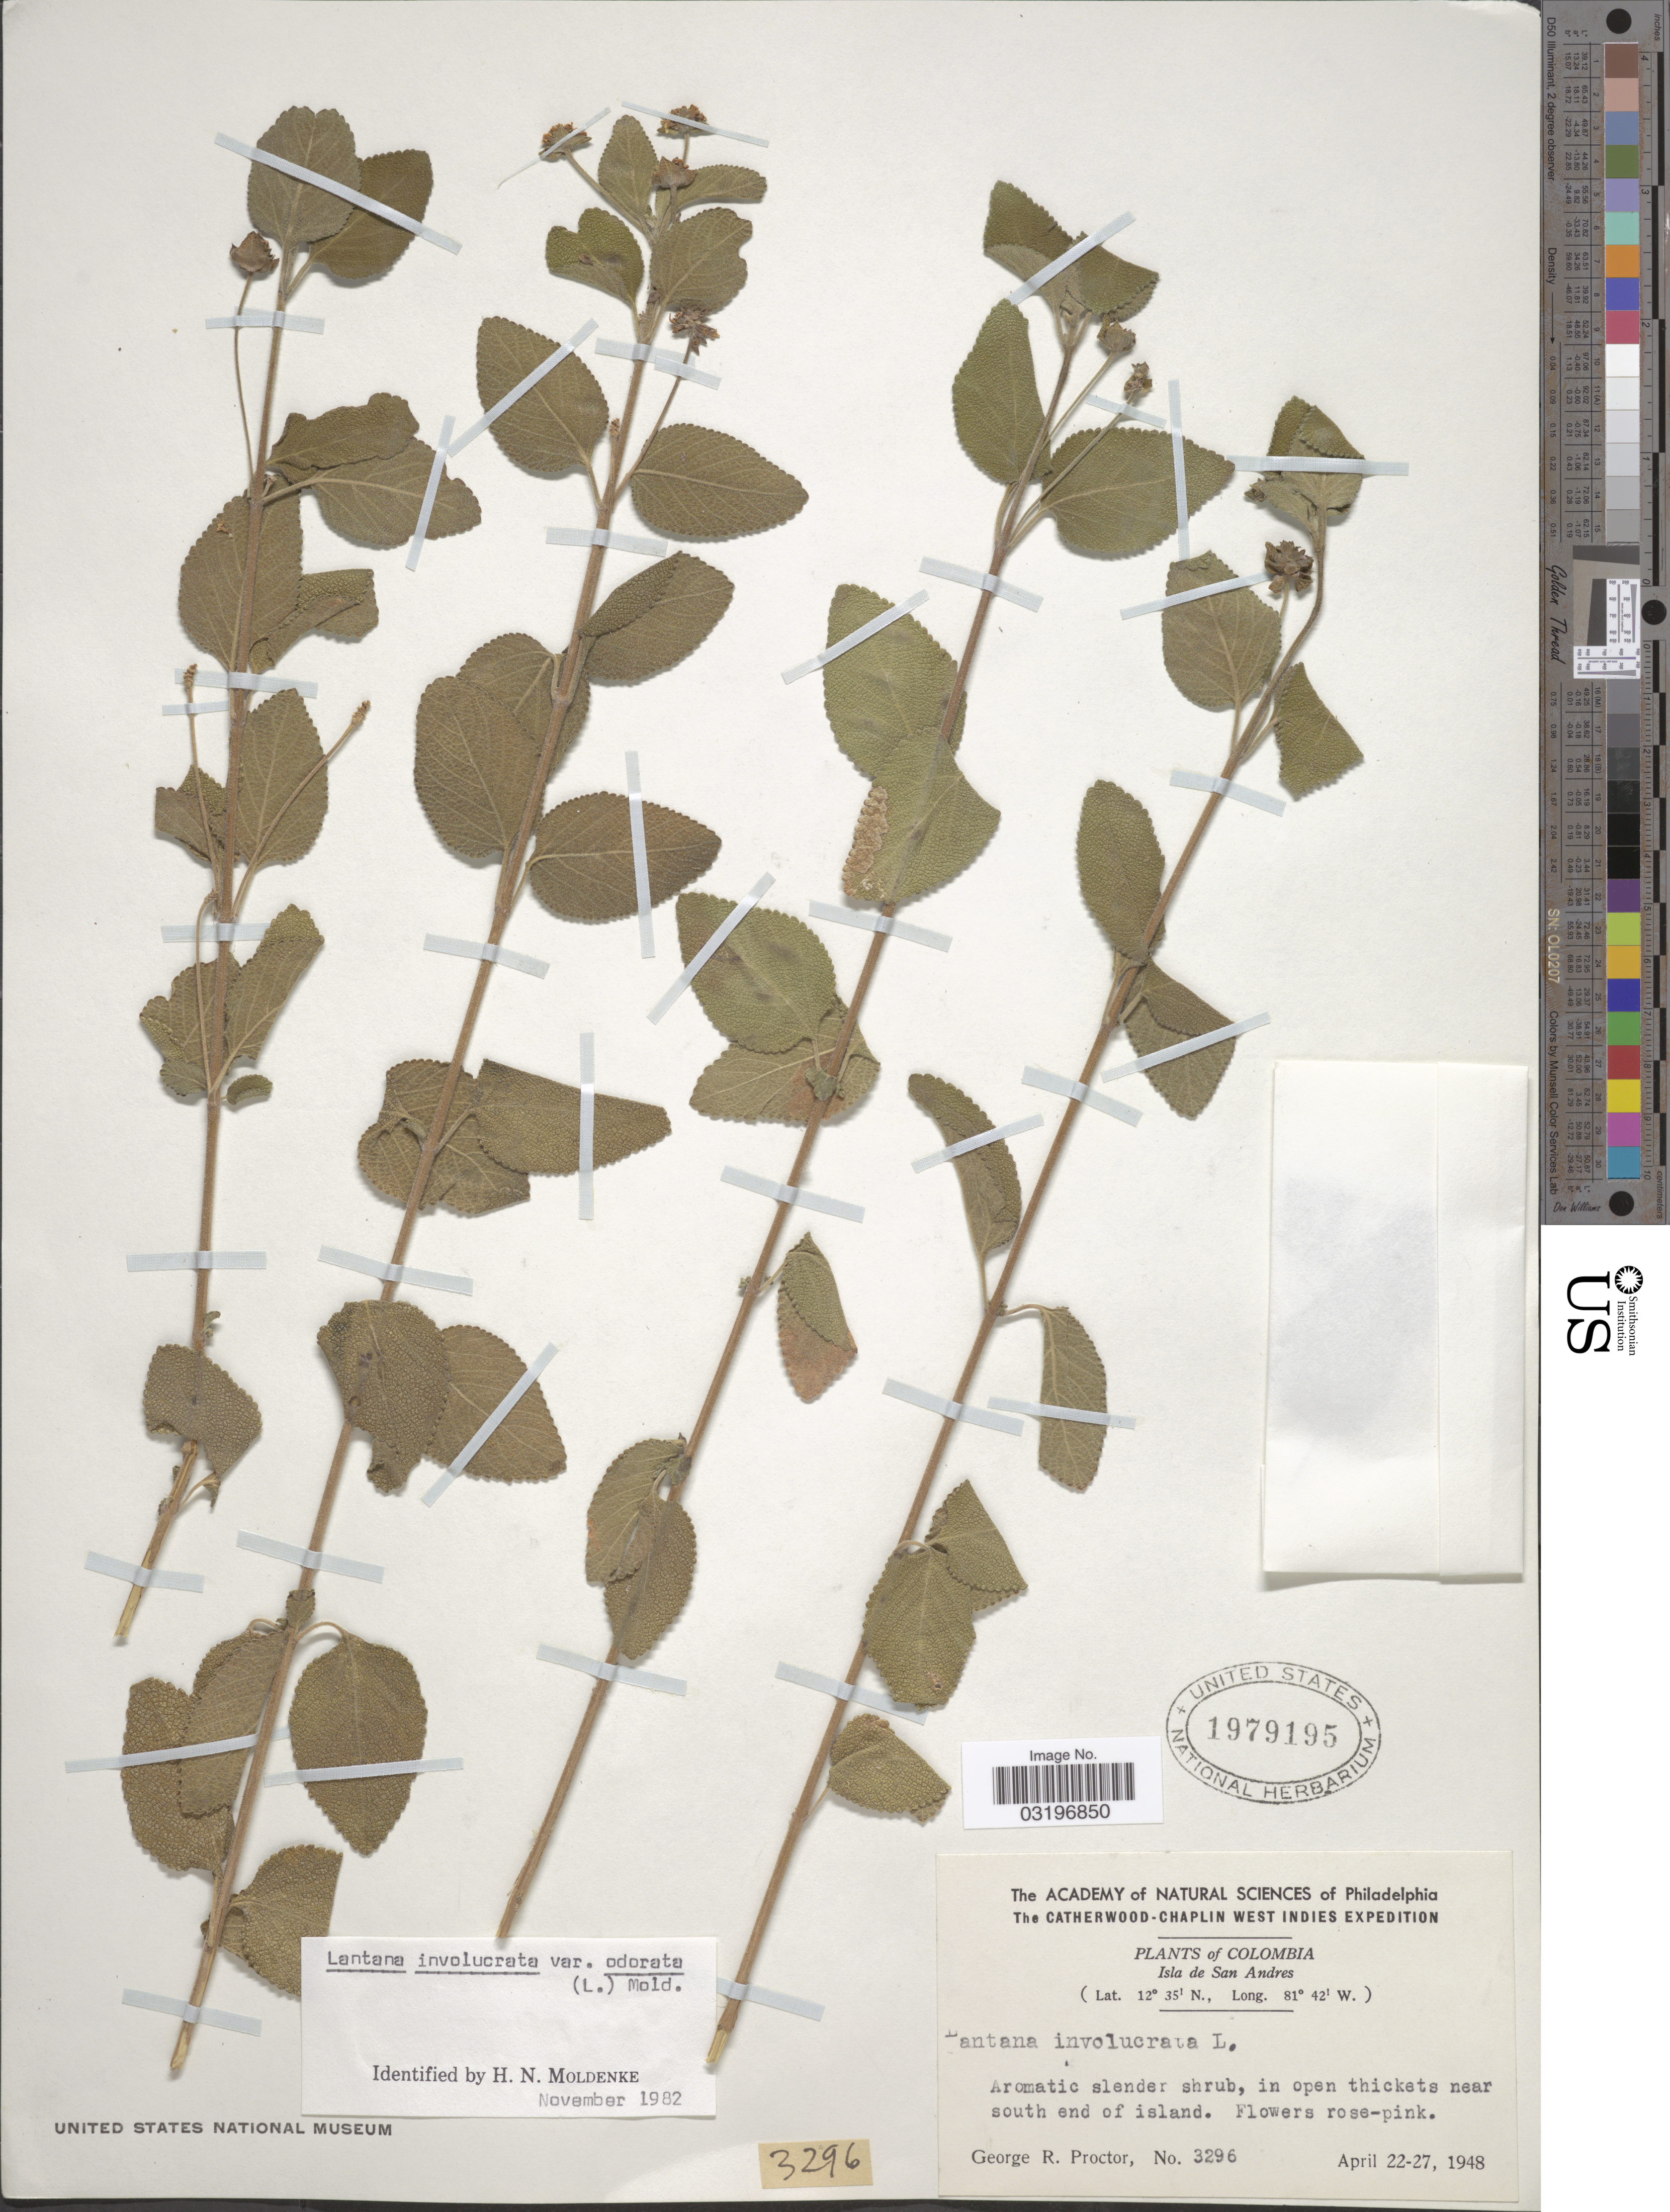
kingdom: Plantae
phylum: Tracheophyta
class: Magnoliopsida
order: Lamiales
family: Verbenaceae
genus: Lantana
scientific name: Lantana involucrata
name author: L.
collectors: G. R. Proctor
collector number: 3296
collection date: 1948-04-22/1948-04-27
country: Colombia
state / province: San Andres y Providencia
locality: Isla de San Andres, in open thickets near south end of island.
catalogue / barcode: US 1979195